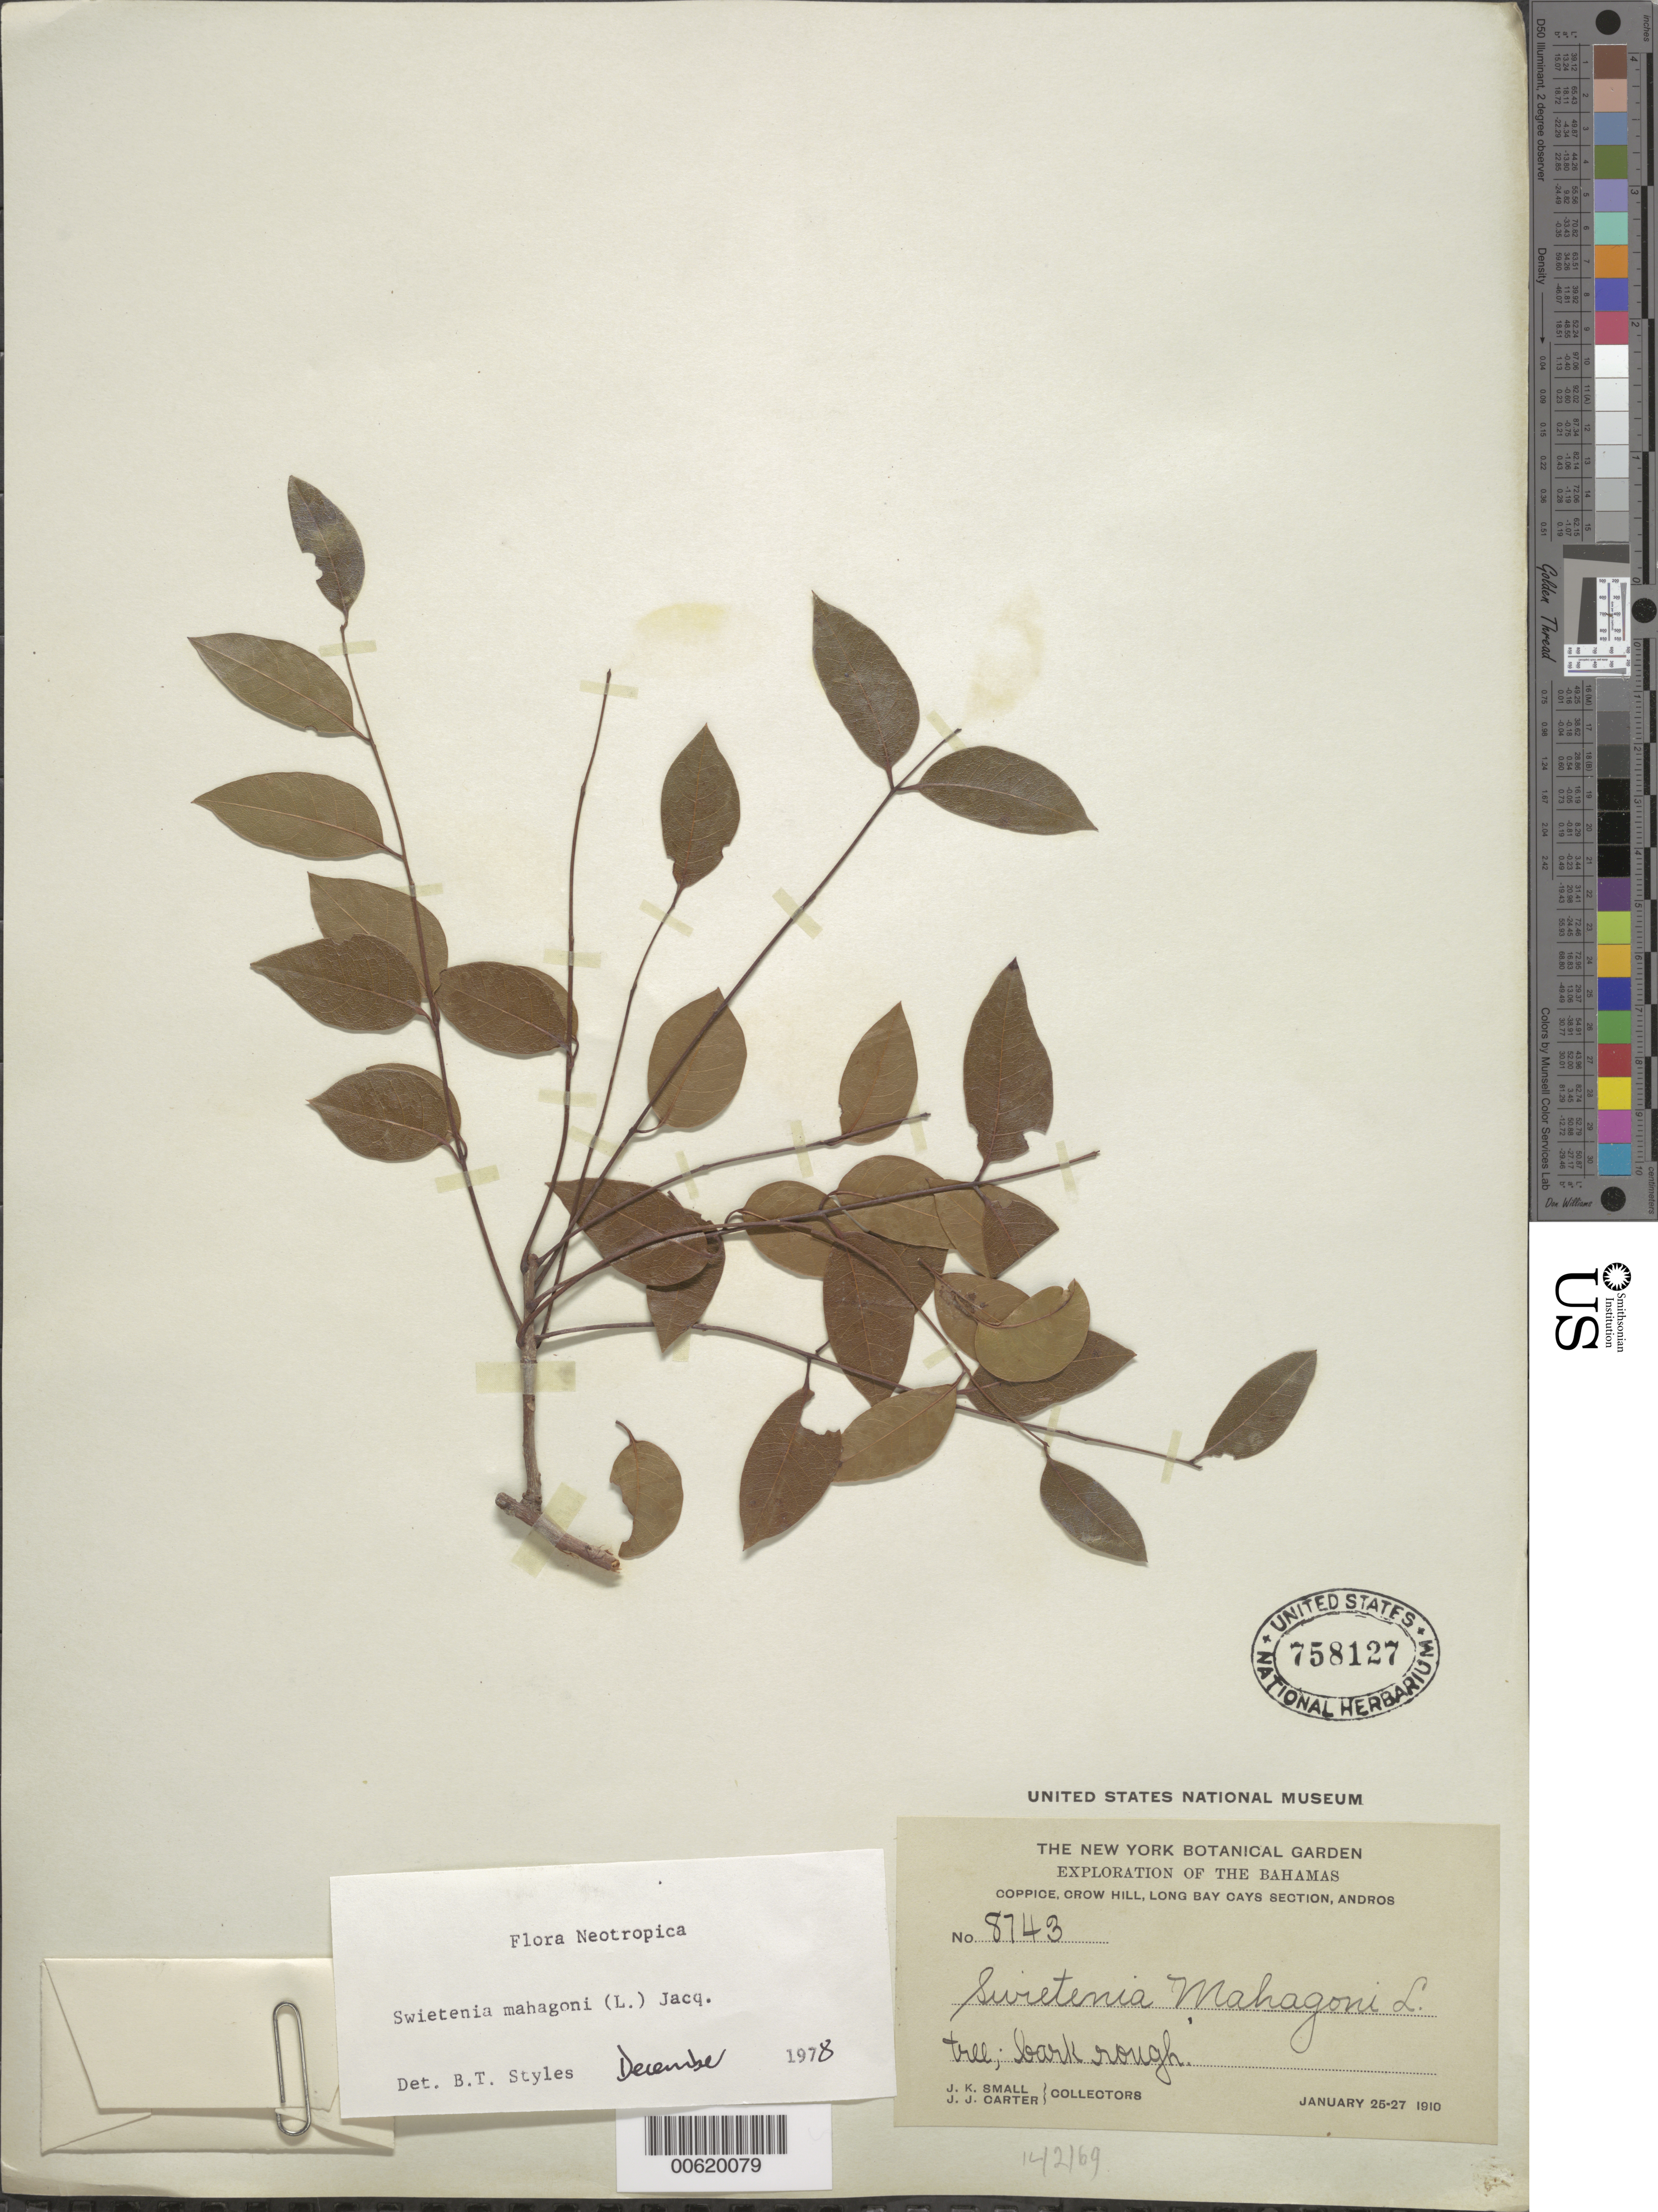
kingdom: Plantae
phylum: Tracheophyta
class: Magnoliopsida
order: Sapindales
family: Meliaceae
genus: Swietenia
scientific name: Swietenia mahagoni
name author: (L.) Jacq.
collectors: J. K. Small & J. J. Carter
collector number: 8743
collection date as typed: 25 Jan 1910 to 27 Jan 1910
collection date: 1910-01-25/1910-01-27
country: Bahamas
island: Andros Island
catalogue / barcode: US 758127